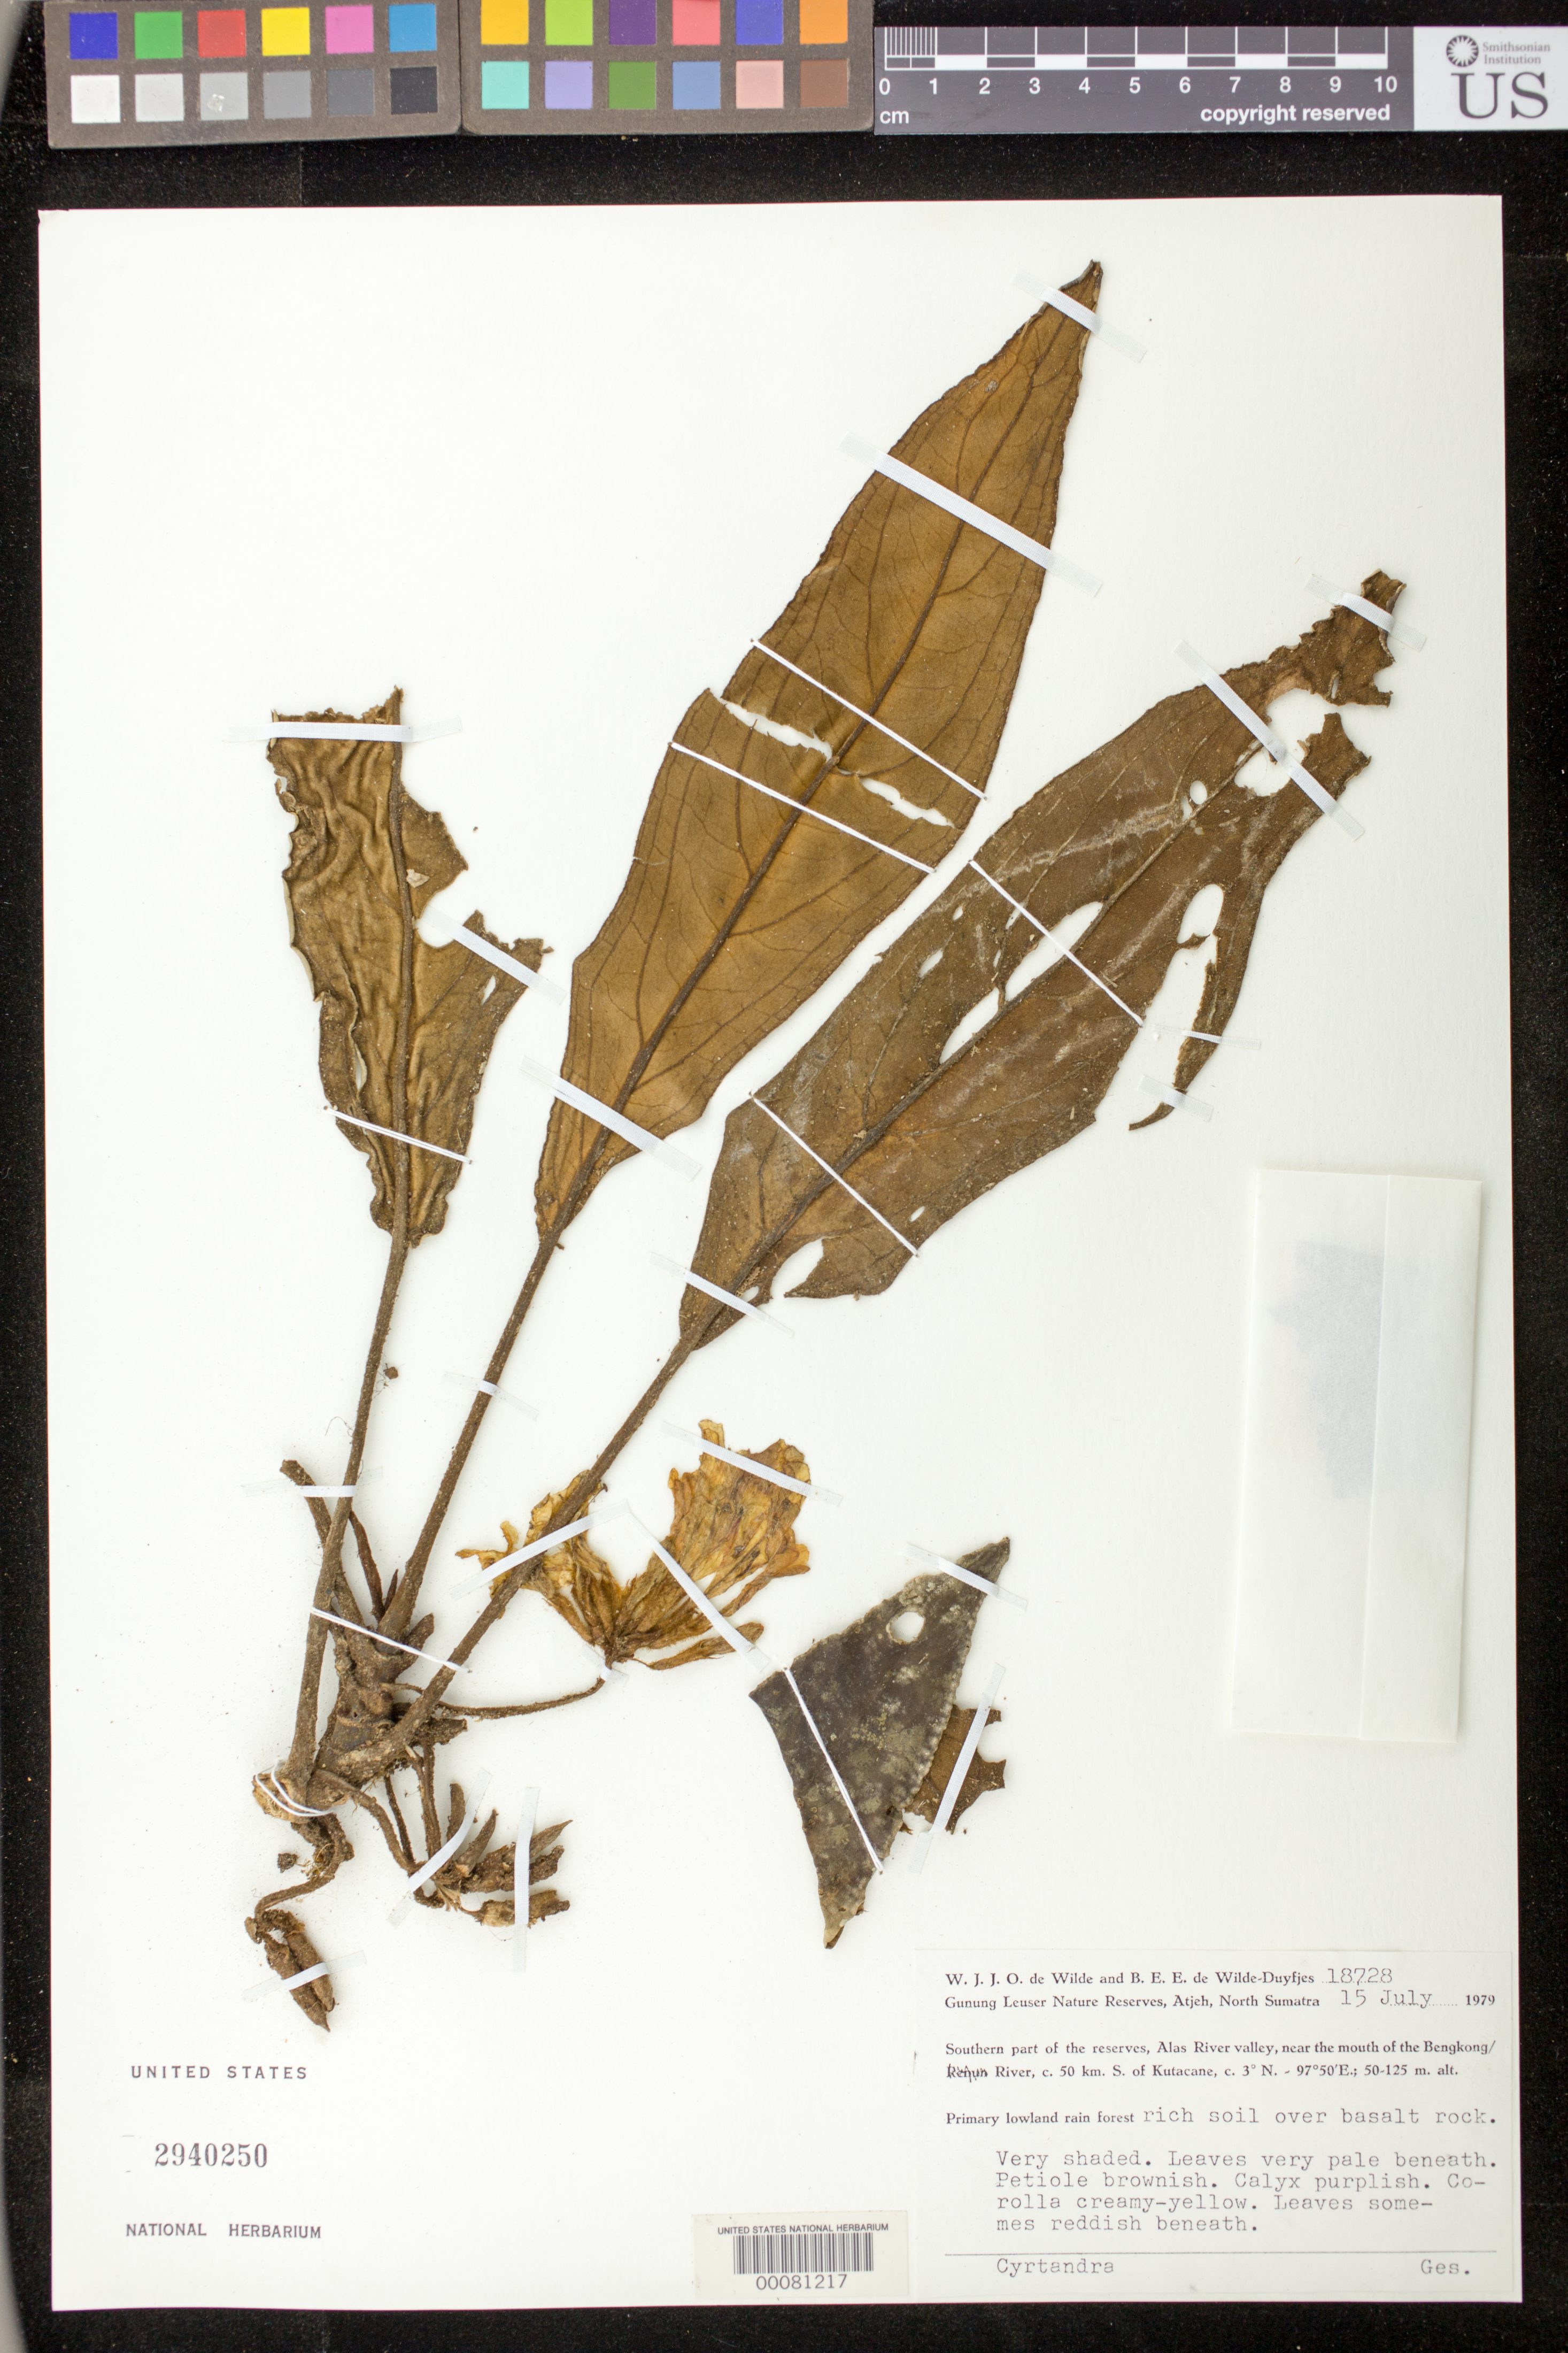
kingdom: Plantae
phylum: Tracheophyta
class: Magnoliopsida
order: Lamiales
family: Gesneriaceae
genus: Cyrtandra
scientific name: Cyrtandra sp.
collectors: W. J. de Wilde & B. E. de Wilde-Duyfjes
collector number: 18728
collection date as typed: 15 Jul 1979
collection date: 1979-07-15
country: Indonesia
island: Sumatra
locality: North sumatra prov., Southern part of the reserves, alas river valley, near the mouth of the bengkong river, about 50 km s of kutacane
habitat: Primary lowland rain forest, rich soil over basalt rock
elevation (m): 50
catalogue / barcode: US 2940250